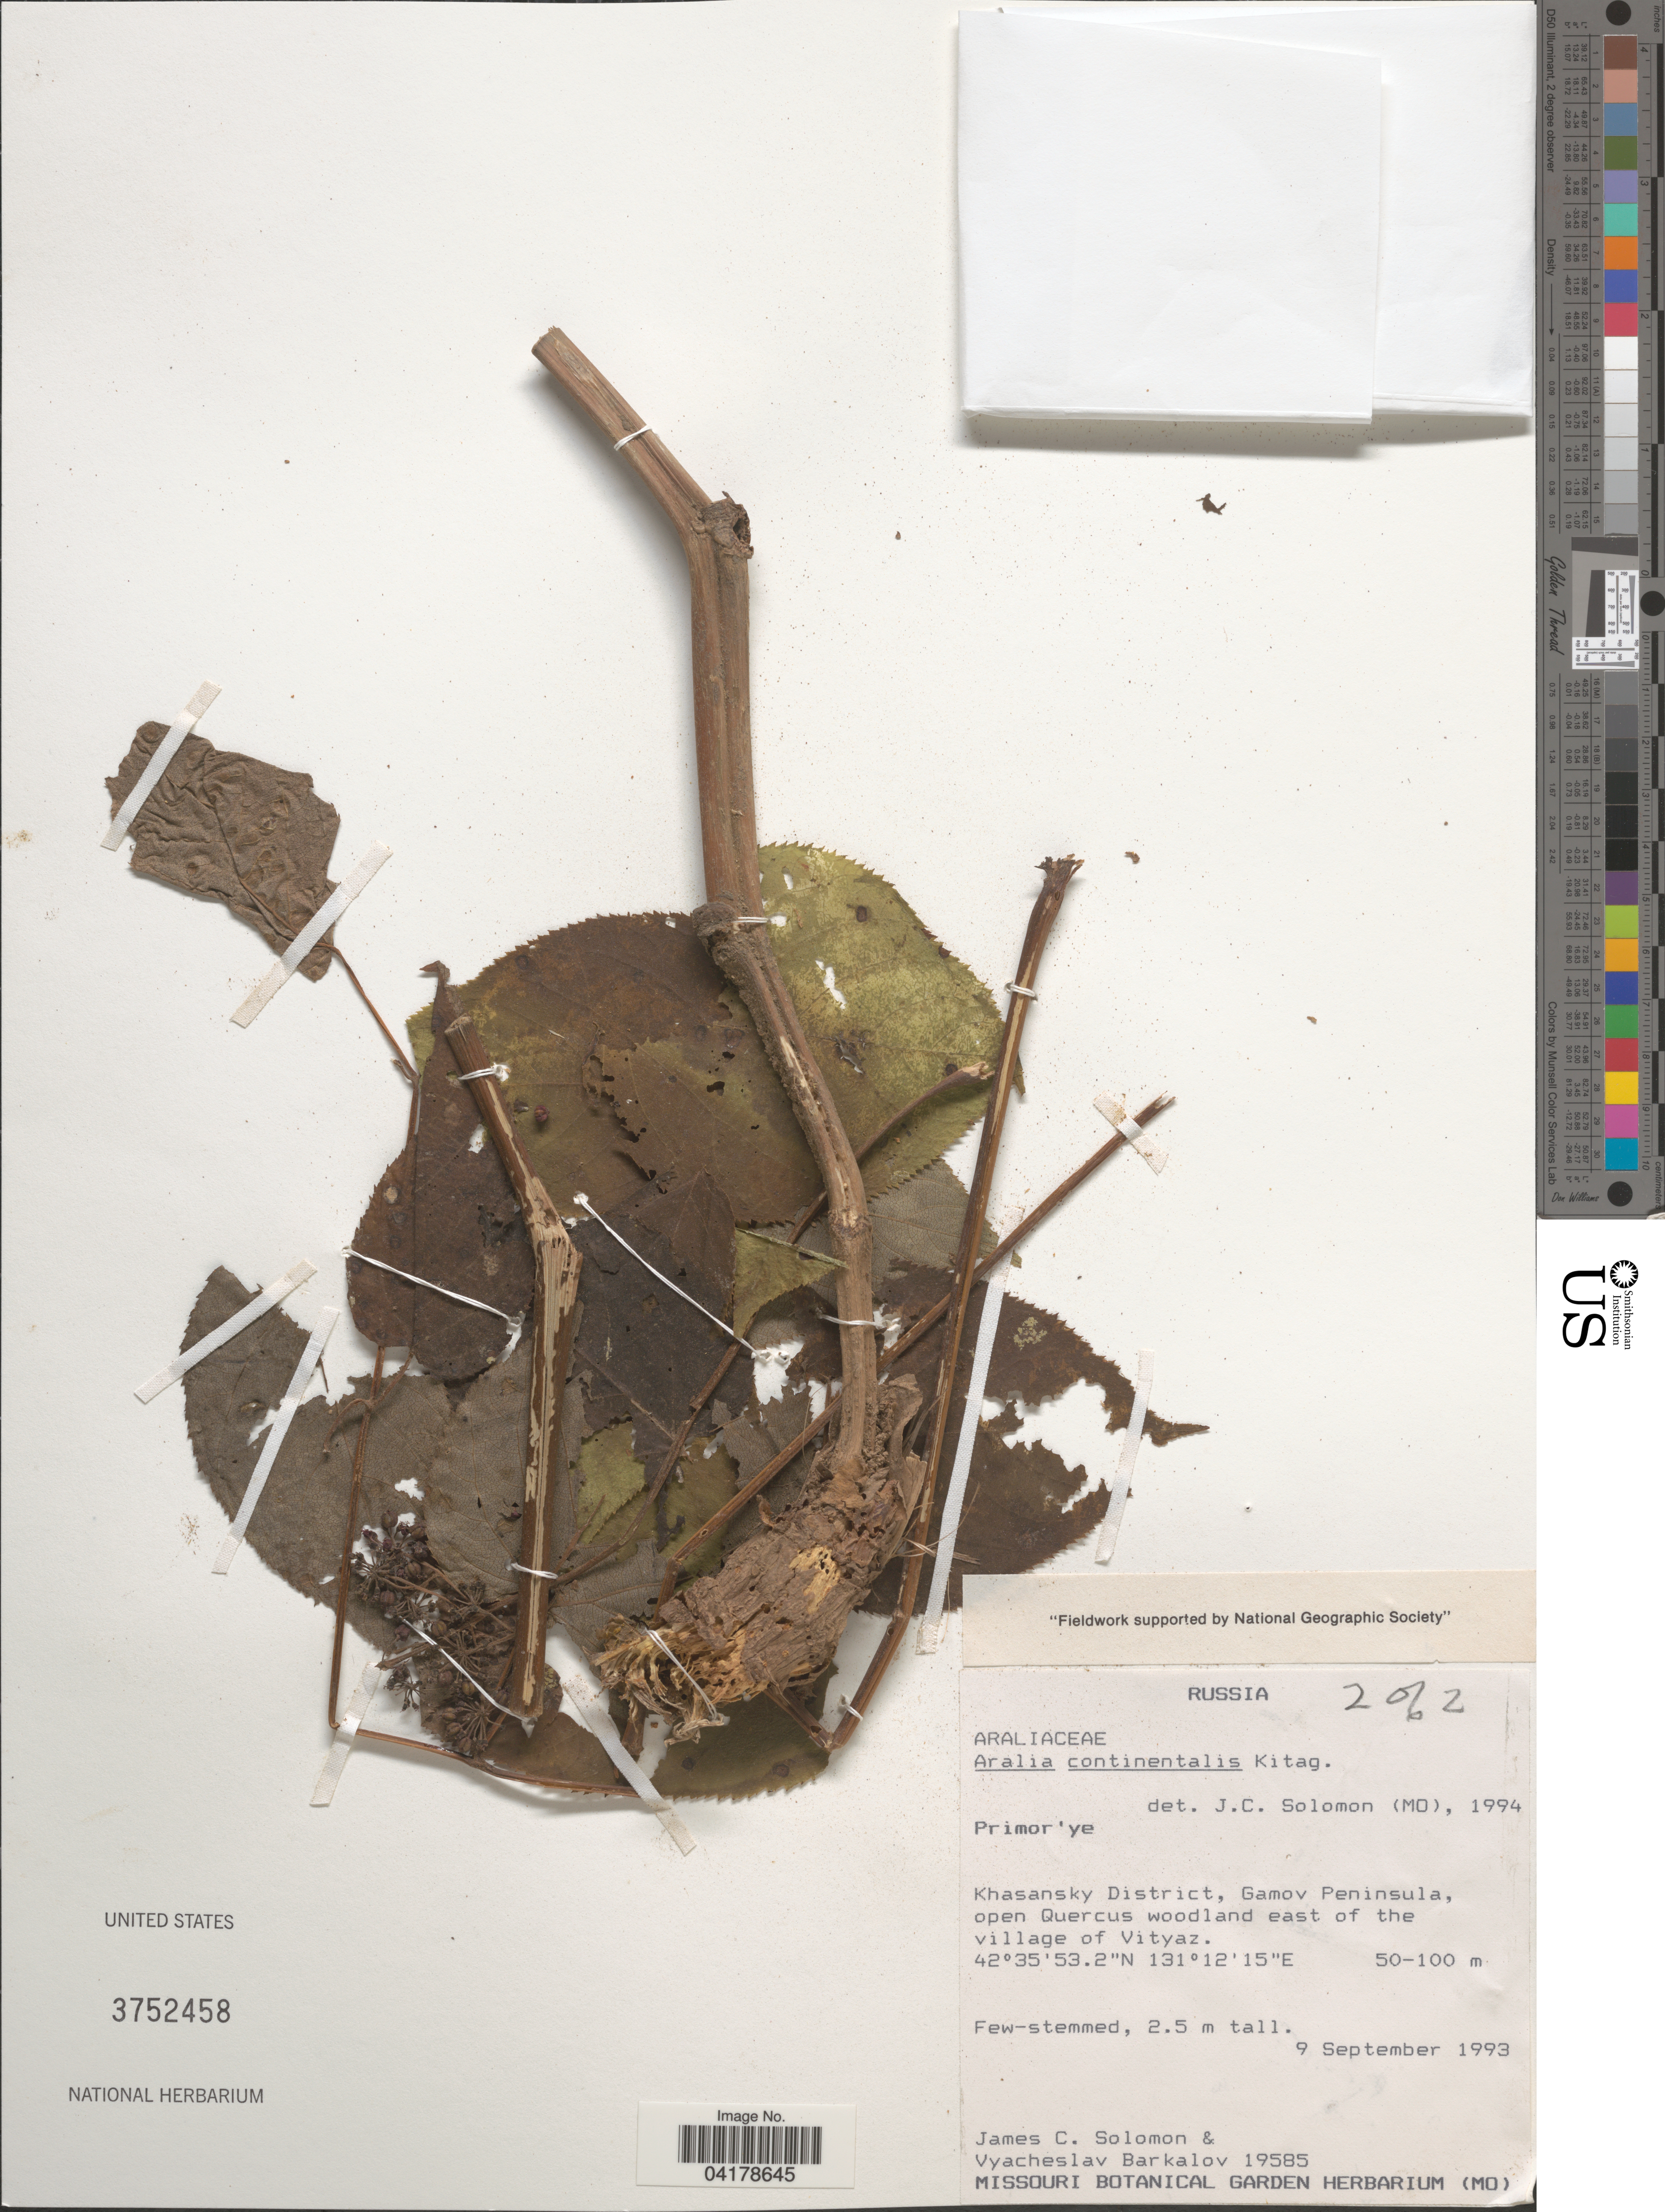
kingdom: Plantae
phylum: Tracheophyta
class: Magnoliopsida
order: Apiales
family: Araliaceae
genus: Aralia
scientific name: Aralia continentalis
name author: Kitag.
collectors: J. C. Solomon & V. Barkalov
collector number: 19585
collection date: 1993-09-09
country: Russian Federation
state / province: Primorsky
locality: Russia. Primor'ye. Khasansky District, Gamov Peninsula, open Quercus woodland east of the village of Vityaz.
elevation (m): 50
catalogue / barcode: US 3752458